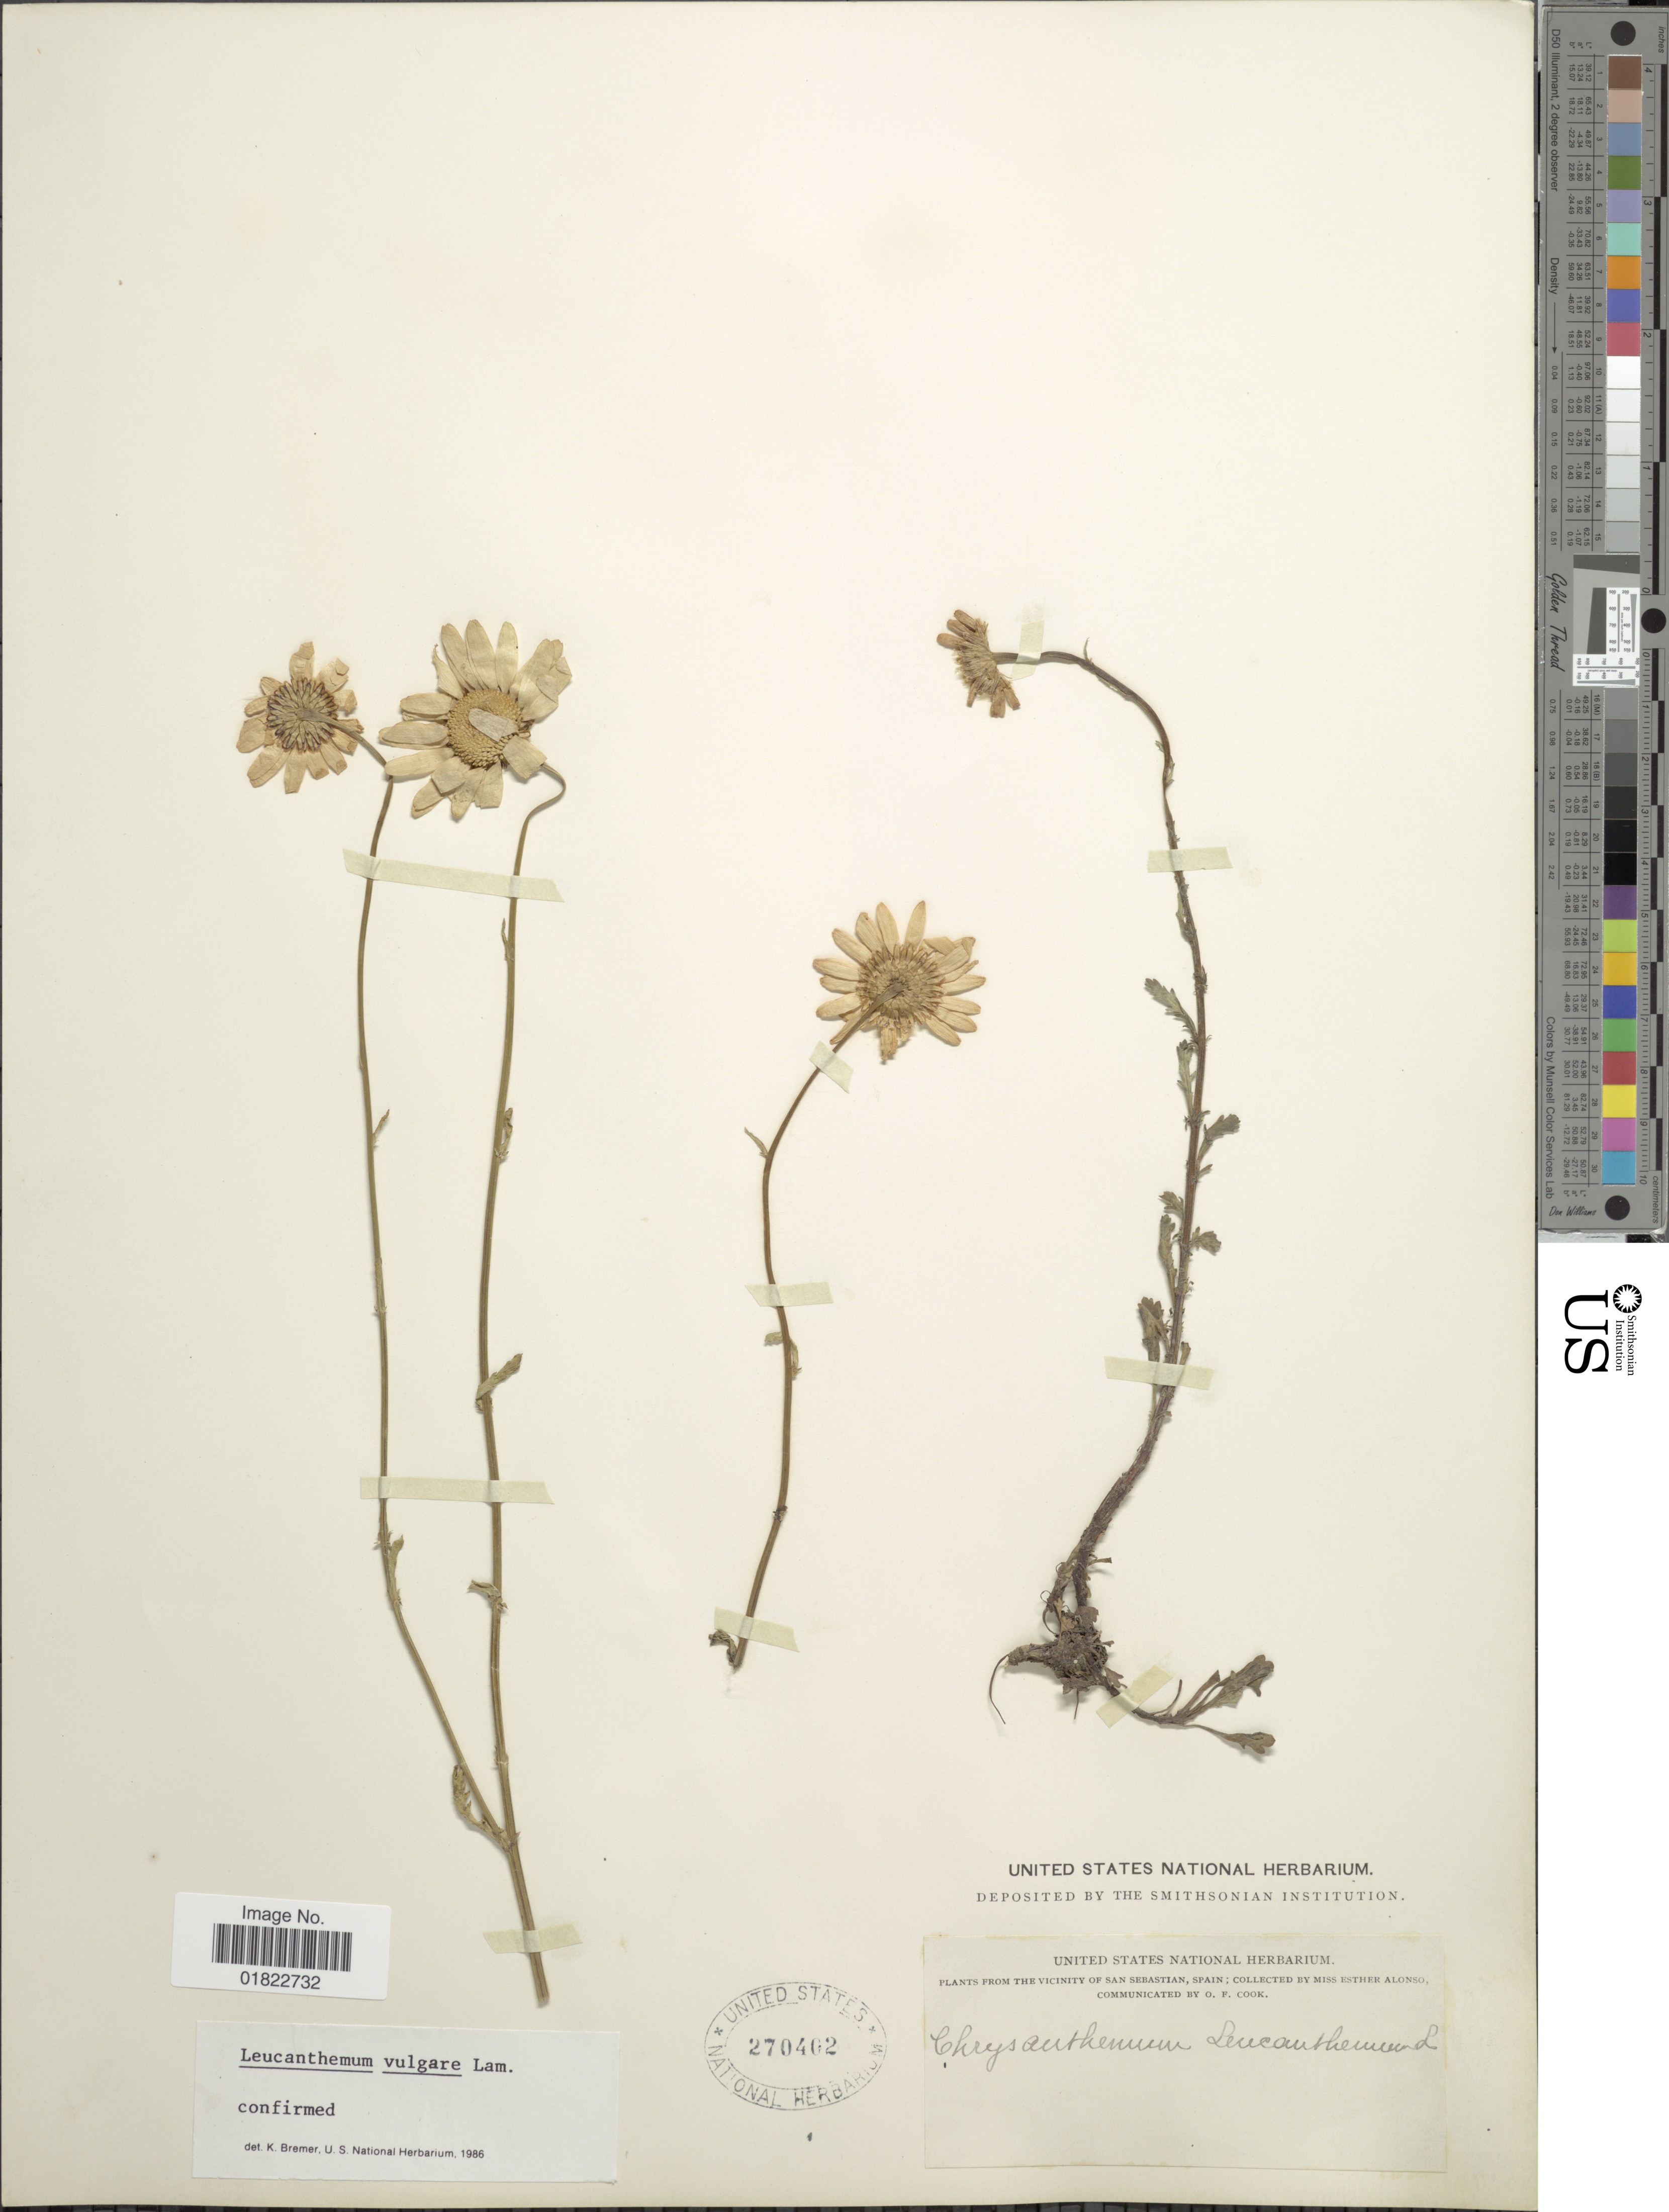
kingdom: Plantae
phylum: Tracheophyta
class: Magnoliopsida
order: Asterales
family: Asteraceae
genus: Leucanthemum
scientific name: Leucanthemum vulgare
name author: Lam.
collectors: E. Alonso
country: Spain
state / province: Erkidegoa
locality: Vicinity of San Sebastian, Spain.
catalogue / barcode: US 270402